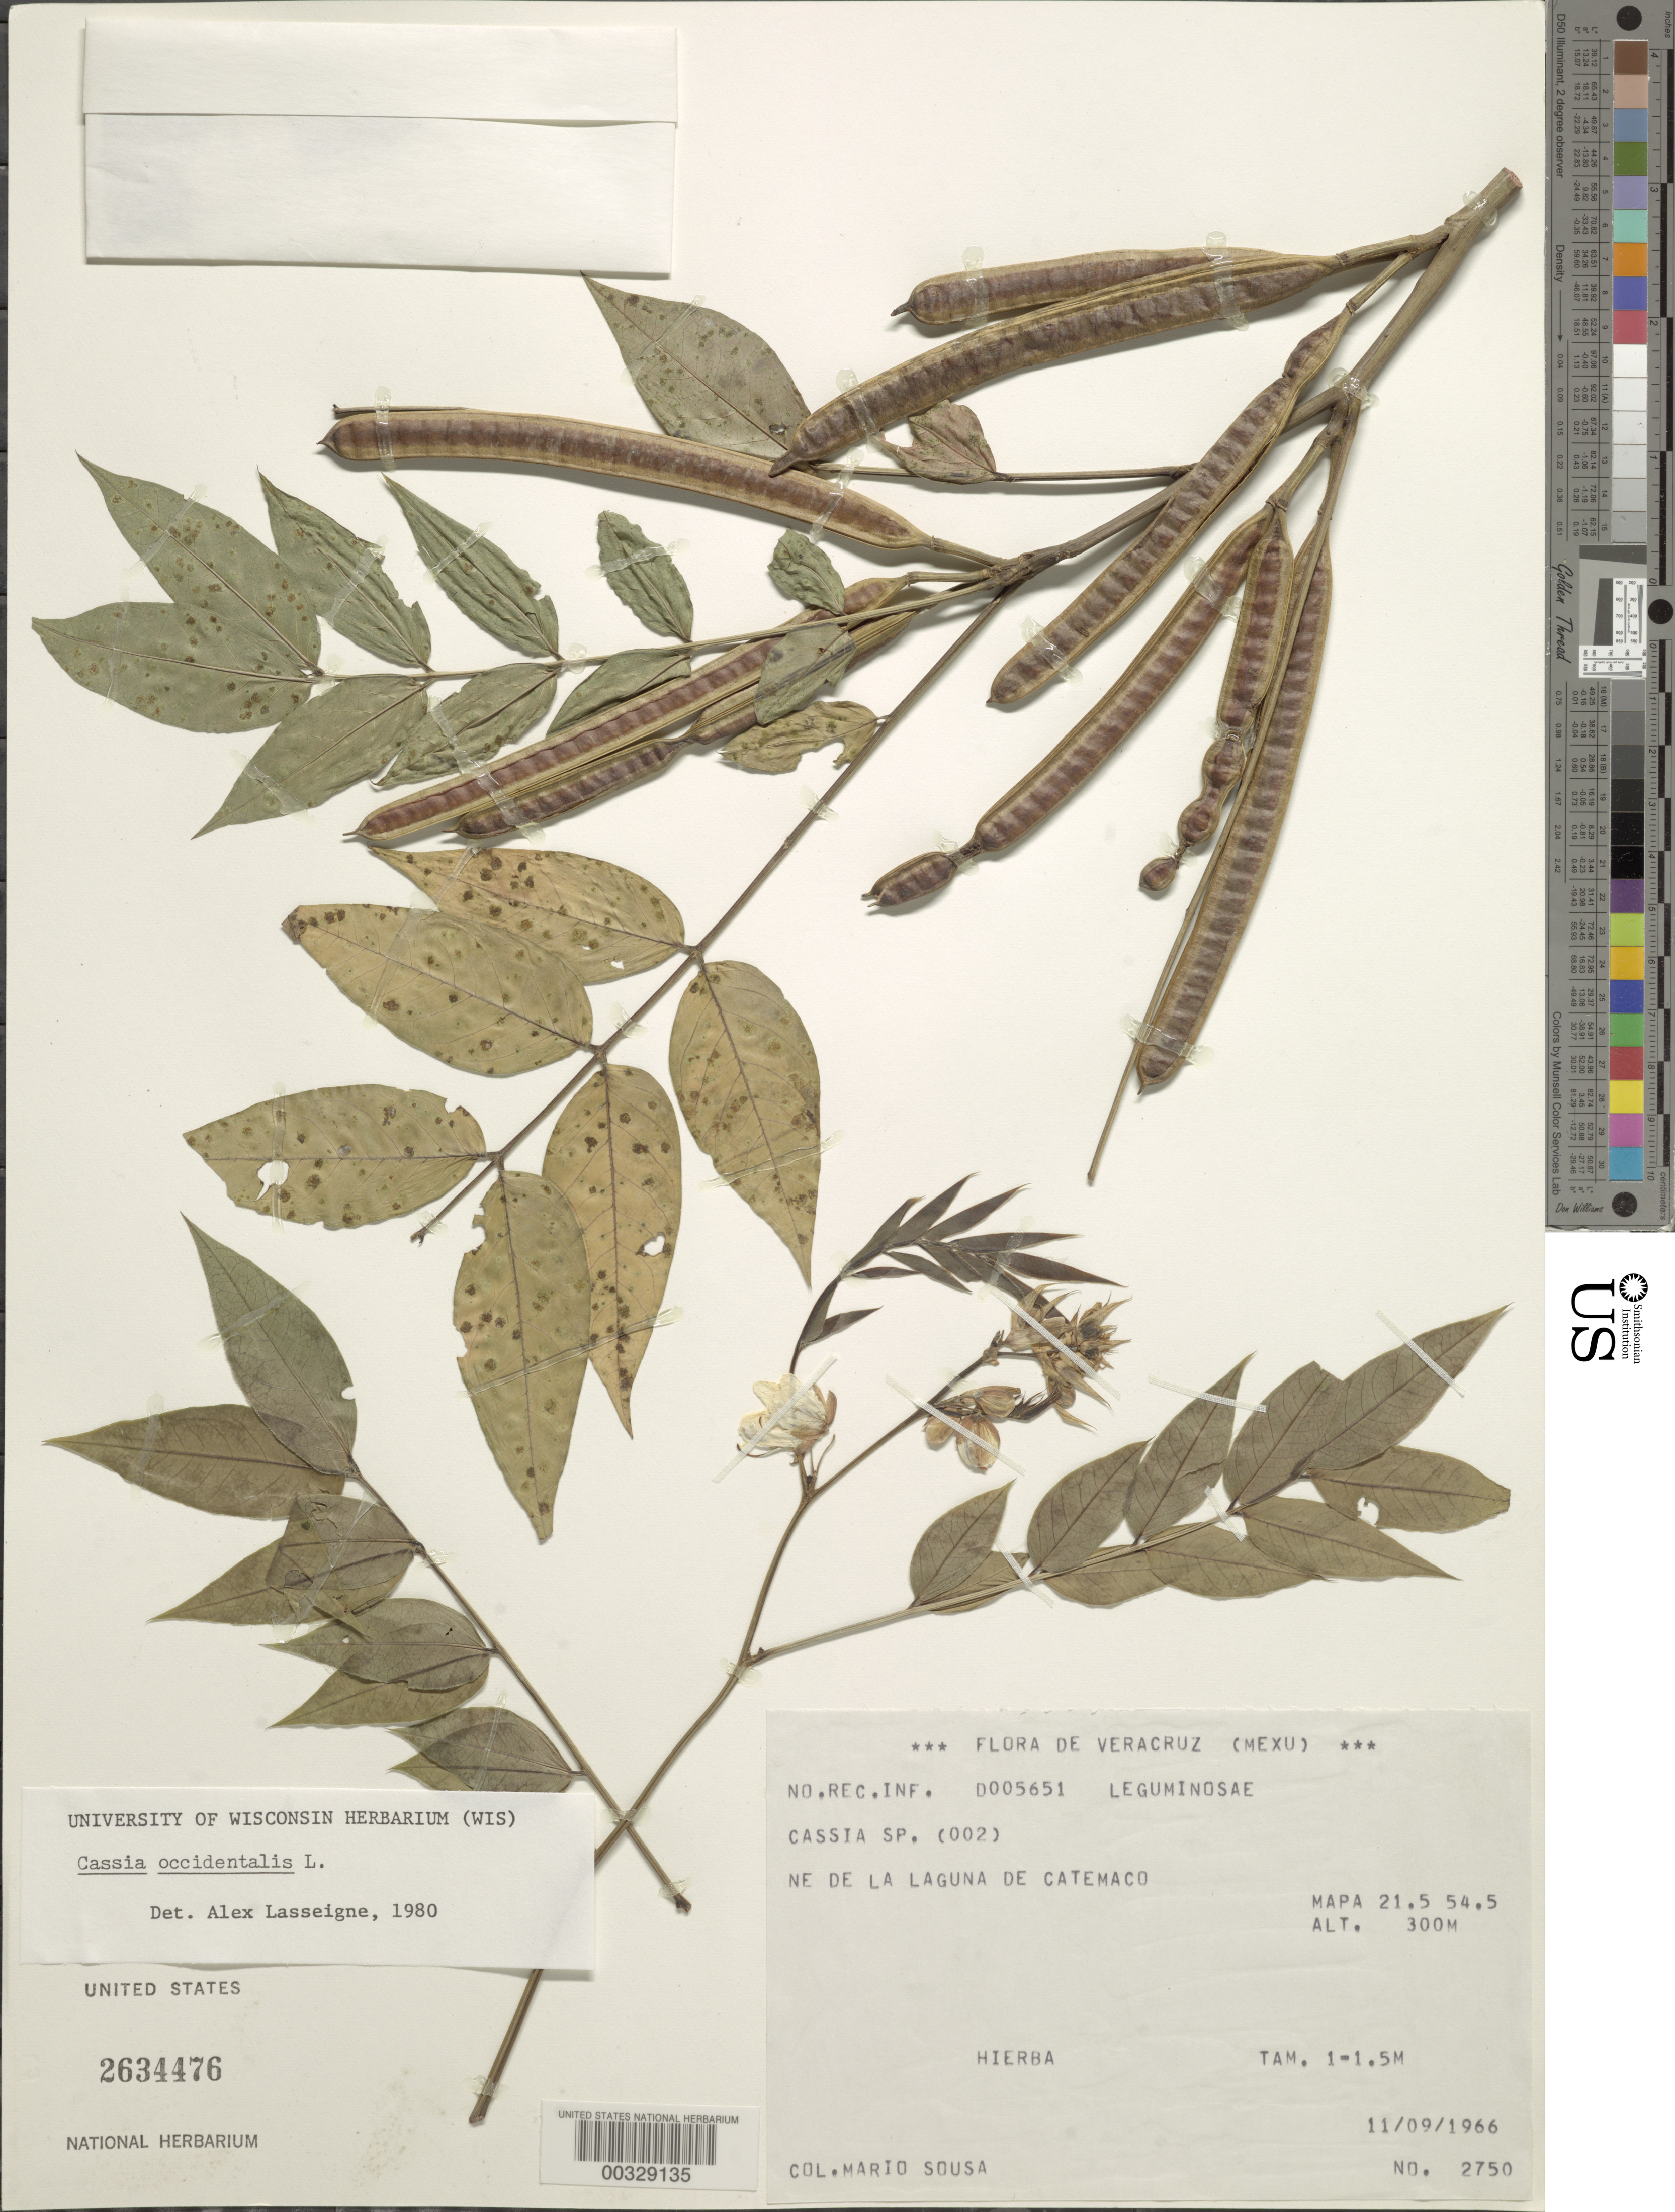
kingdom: Plantae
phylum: Tracheophyta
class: Magnoliopsida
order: Fabales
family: Fabaceae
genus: Senna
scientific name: Senna occidentalis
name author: (L.) Link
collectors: M. Sousa S.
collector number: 2750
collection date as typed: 11 Sep 1966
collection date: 1966-09-11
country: Mexico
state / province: Veracruz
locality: NE of la laguna de catemaco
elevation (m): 300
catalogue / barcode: US 2634476